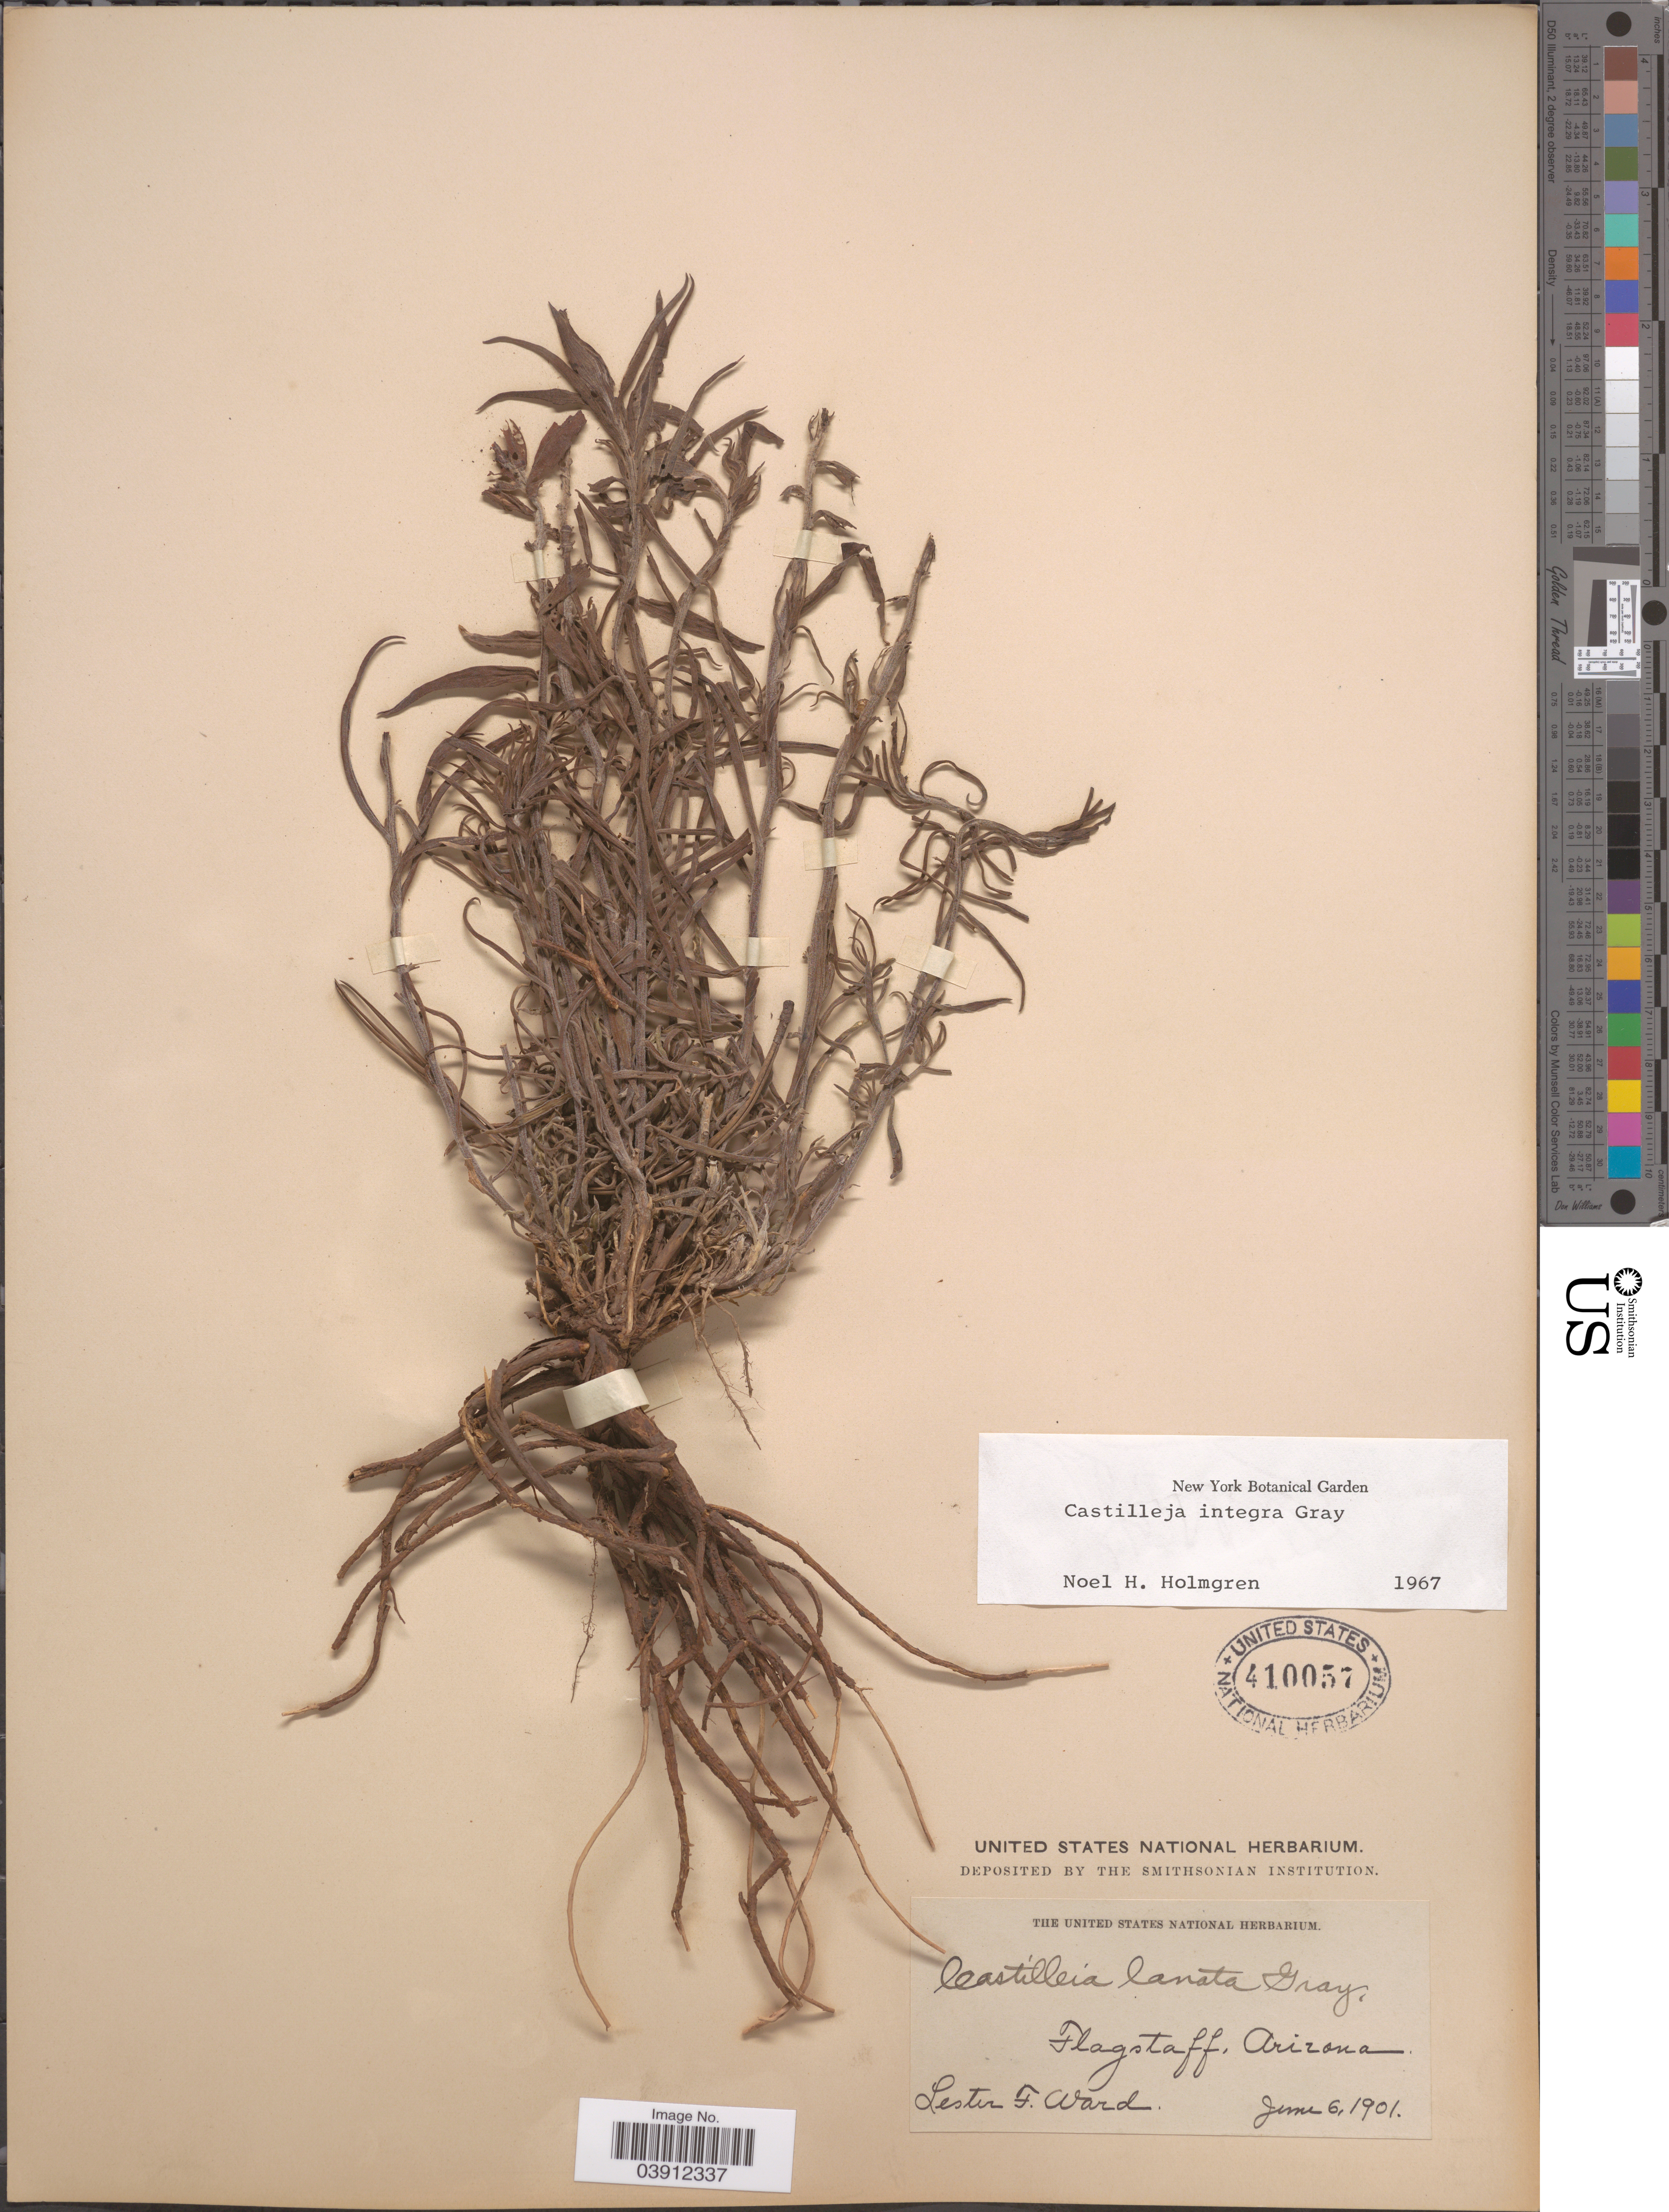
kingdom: Plantae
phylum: Tracheophyta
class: Magnoliopsida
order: Lamiales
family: Orobanchaceae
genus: Castilleja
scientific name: Castilleja integra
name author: A. Gray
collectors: L. F. Ward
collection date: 1901-06-06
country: United States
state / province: Arizona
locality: Flagstaff.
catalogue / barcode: US 410057